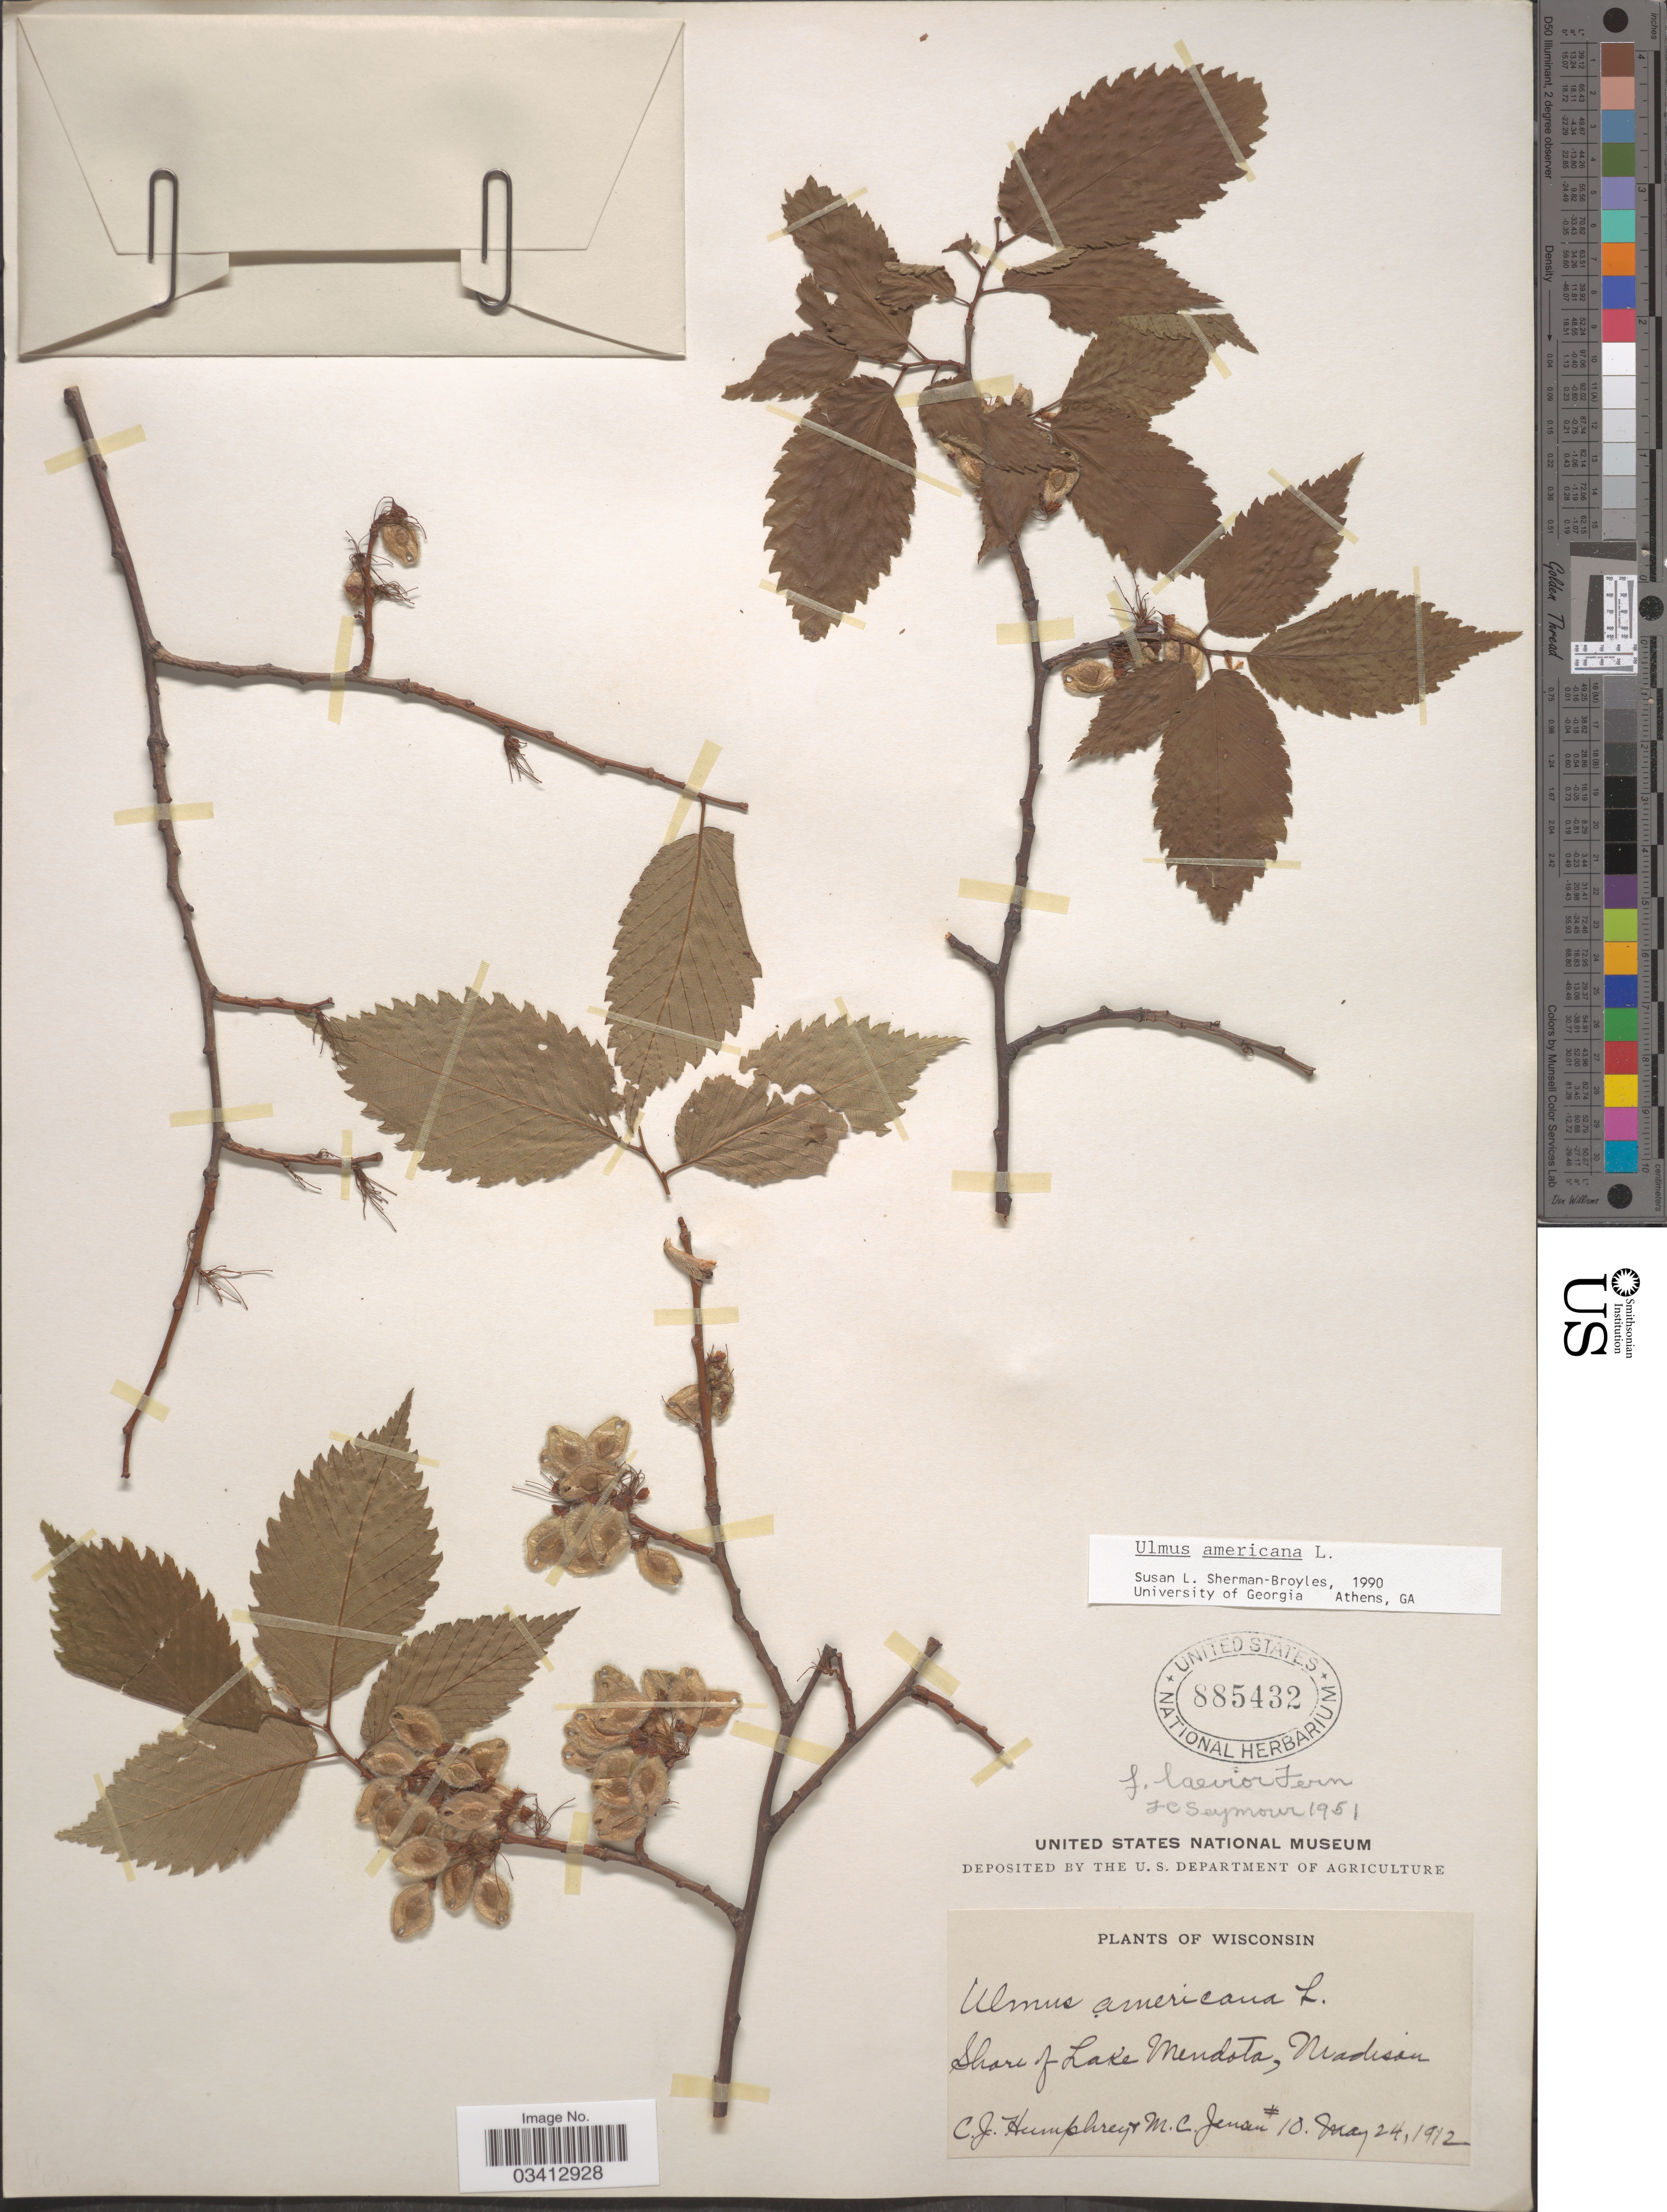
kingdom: Plantae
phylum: Tracheophyta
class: Magnoliopsida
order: Rosales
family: Ulmaceae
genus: Ulmus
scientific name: Ulmus americana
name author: L.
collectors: C. Humphrey & M. C. Jensen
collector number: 10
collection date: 1912-05-24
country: United States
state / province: Wisconsin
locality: Shore of Lake Mendota, Madison.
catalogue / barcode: US 885432